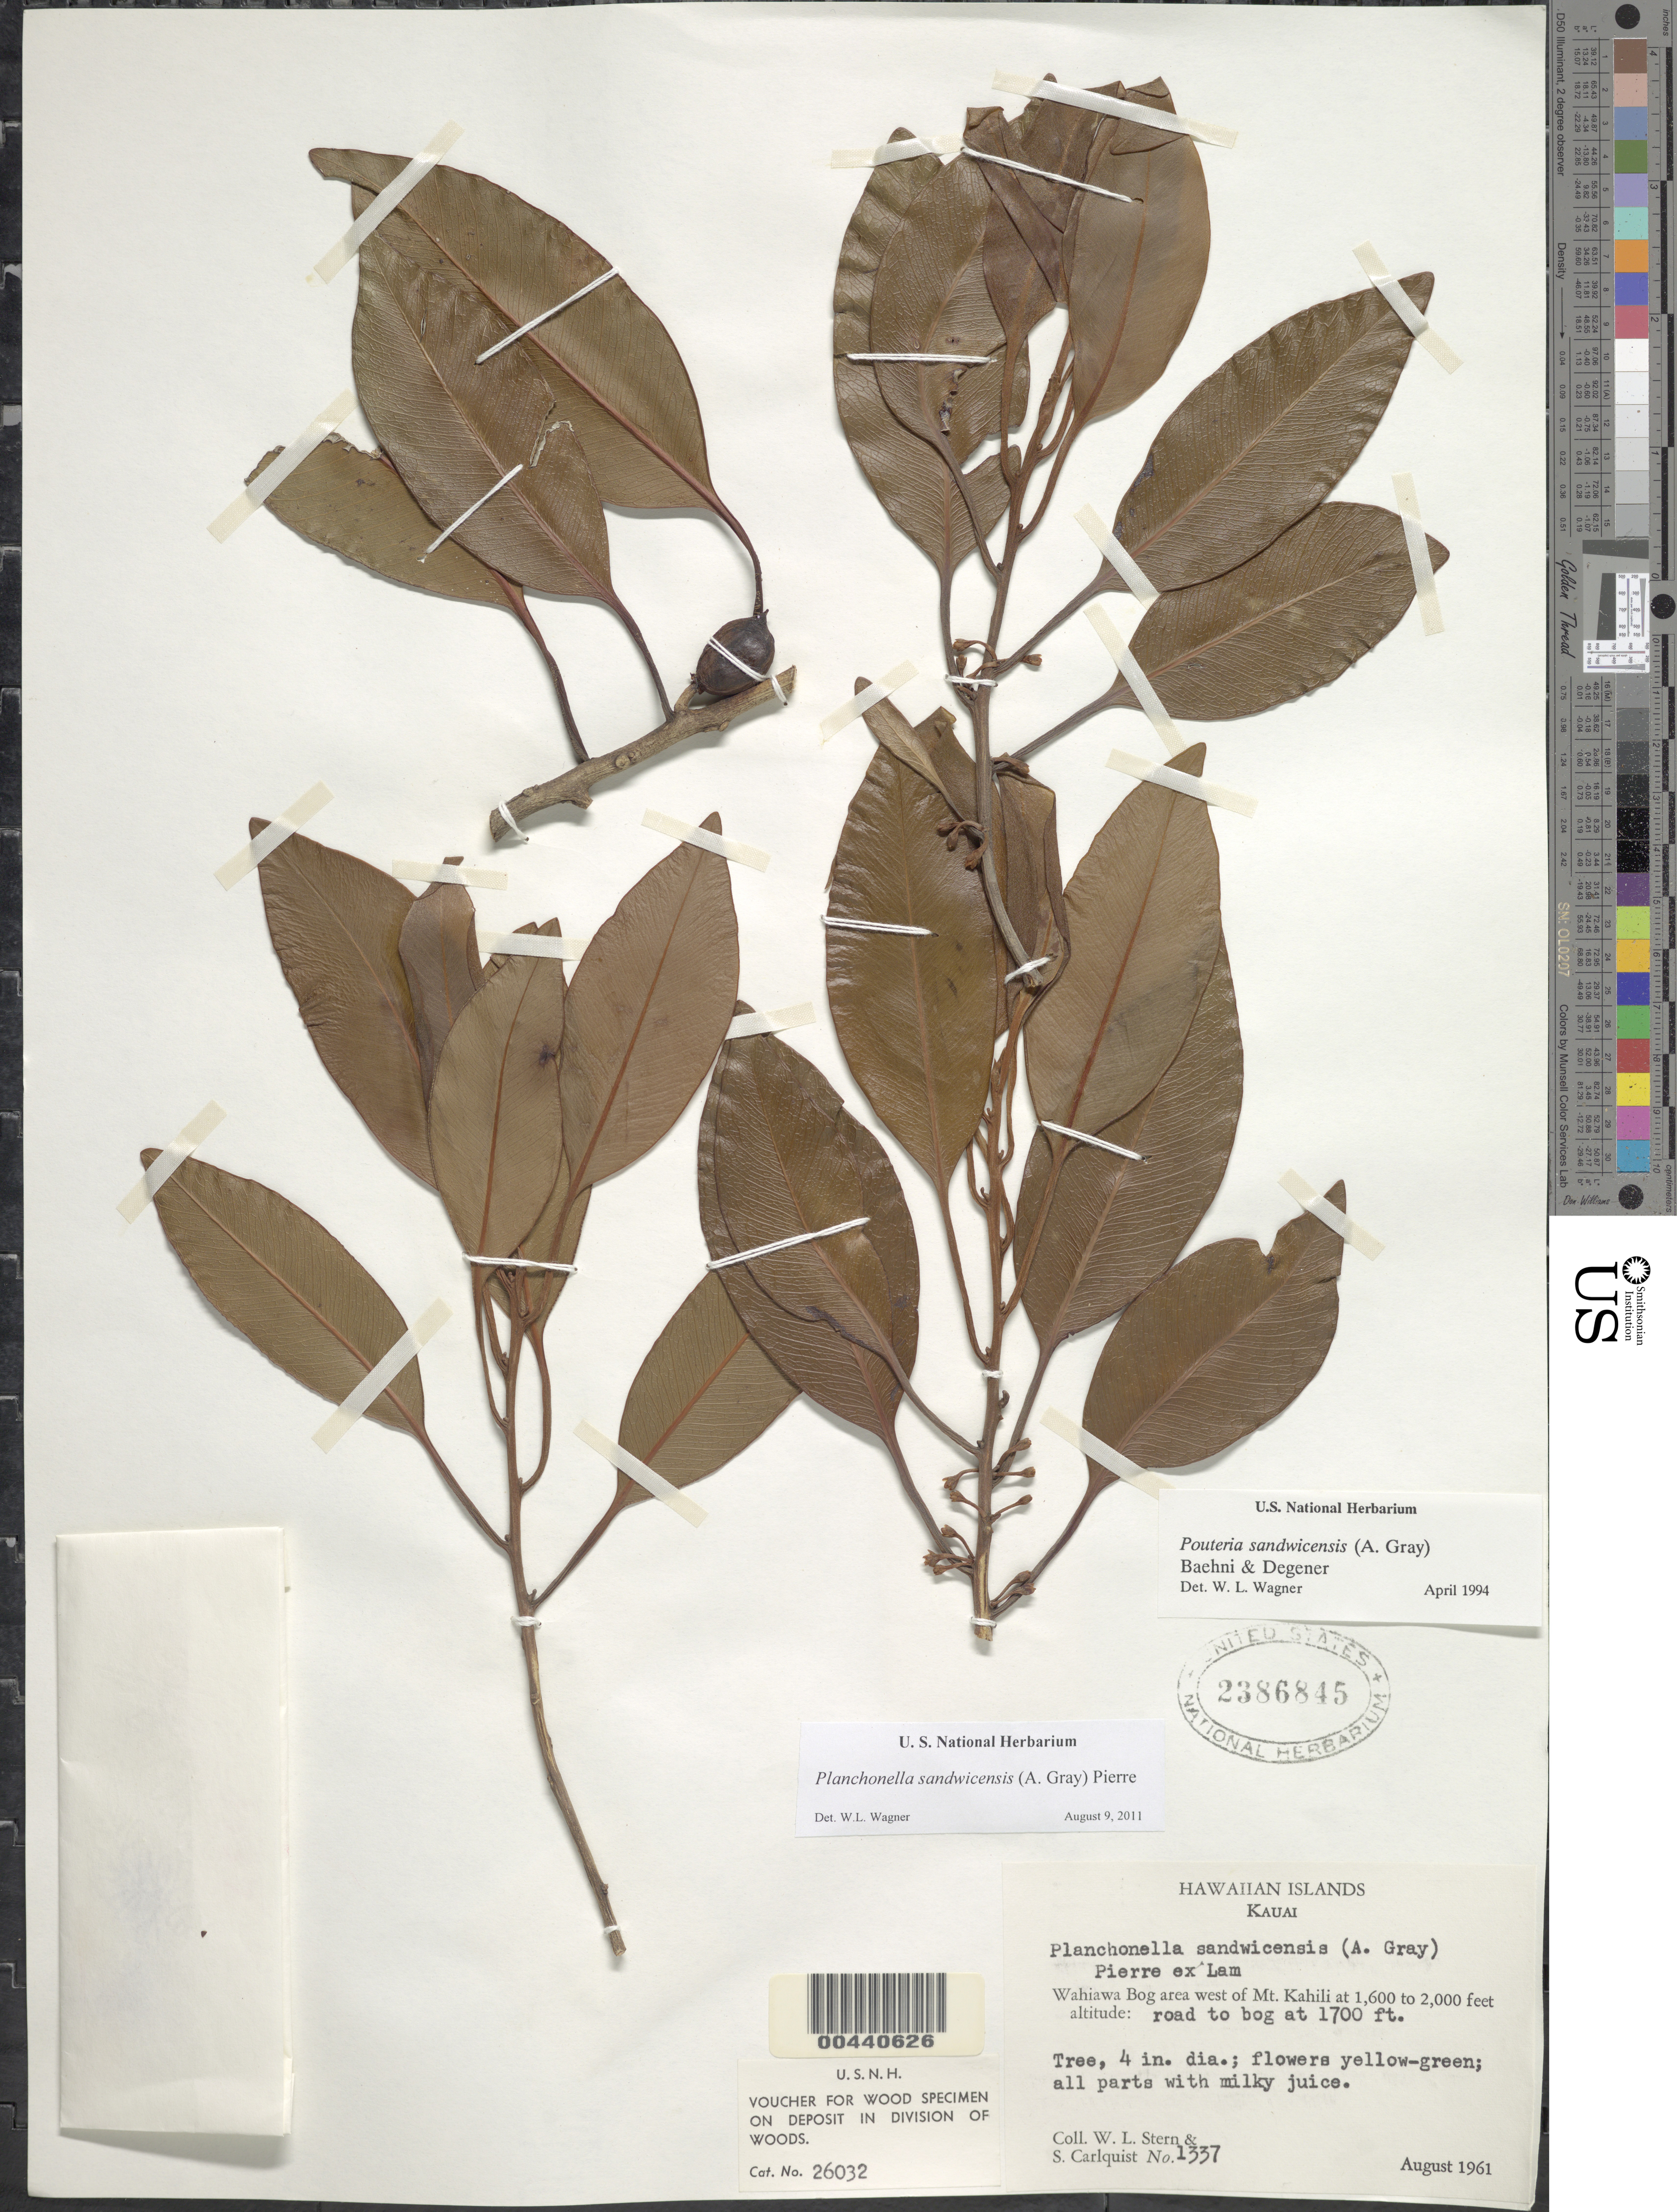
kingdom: Plantae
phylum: Tracheophyta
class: Magnoliopsida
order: Ericales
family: Sapotaceae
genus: Planchonella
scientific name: Planchonella spathulata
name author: (Hillebr.) Pierre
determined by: Havran, J. C.; et al.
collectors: W. L. Stern & S. Carlquist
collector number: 1337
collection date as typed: Aug 1961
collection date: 1961-08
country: United States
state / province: Hawaii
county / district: Kauai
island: Kaua'i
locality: Wahiawa Bog area W of Mt. Kahili, road to bog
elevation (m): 518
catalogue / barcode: US 2386845